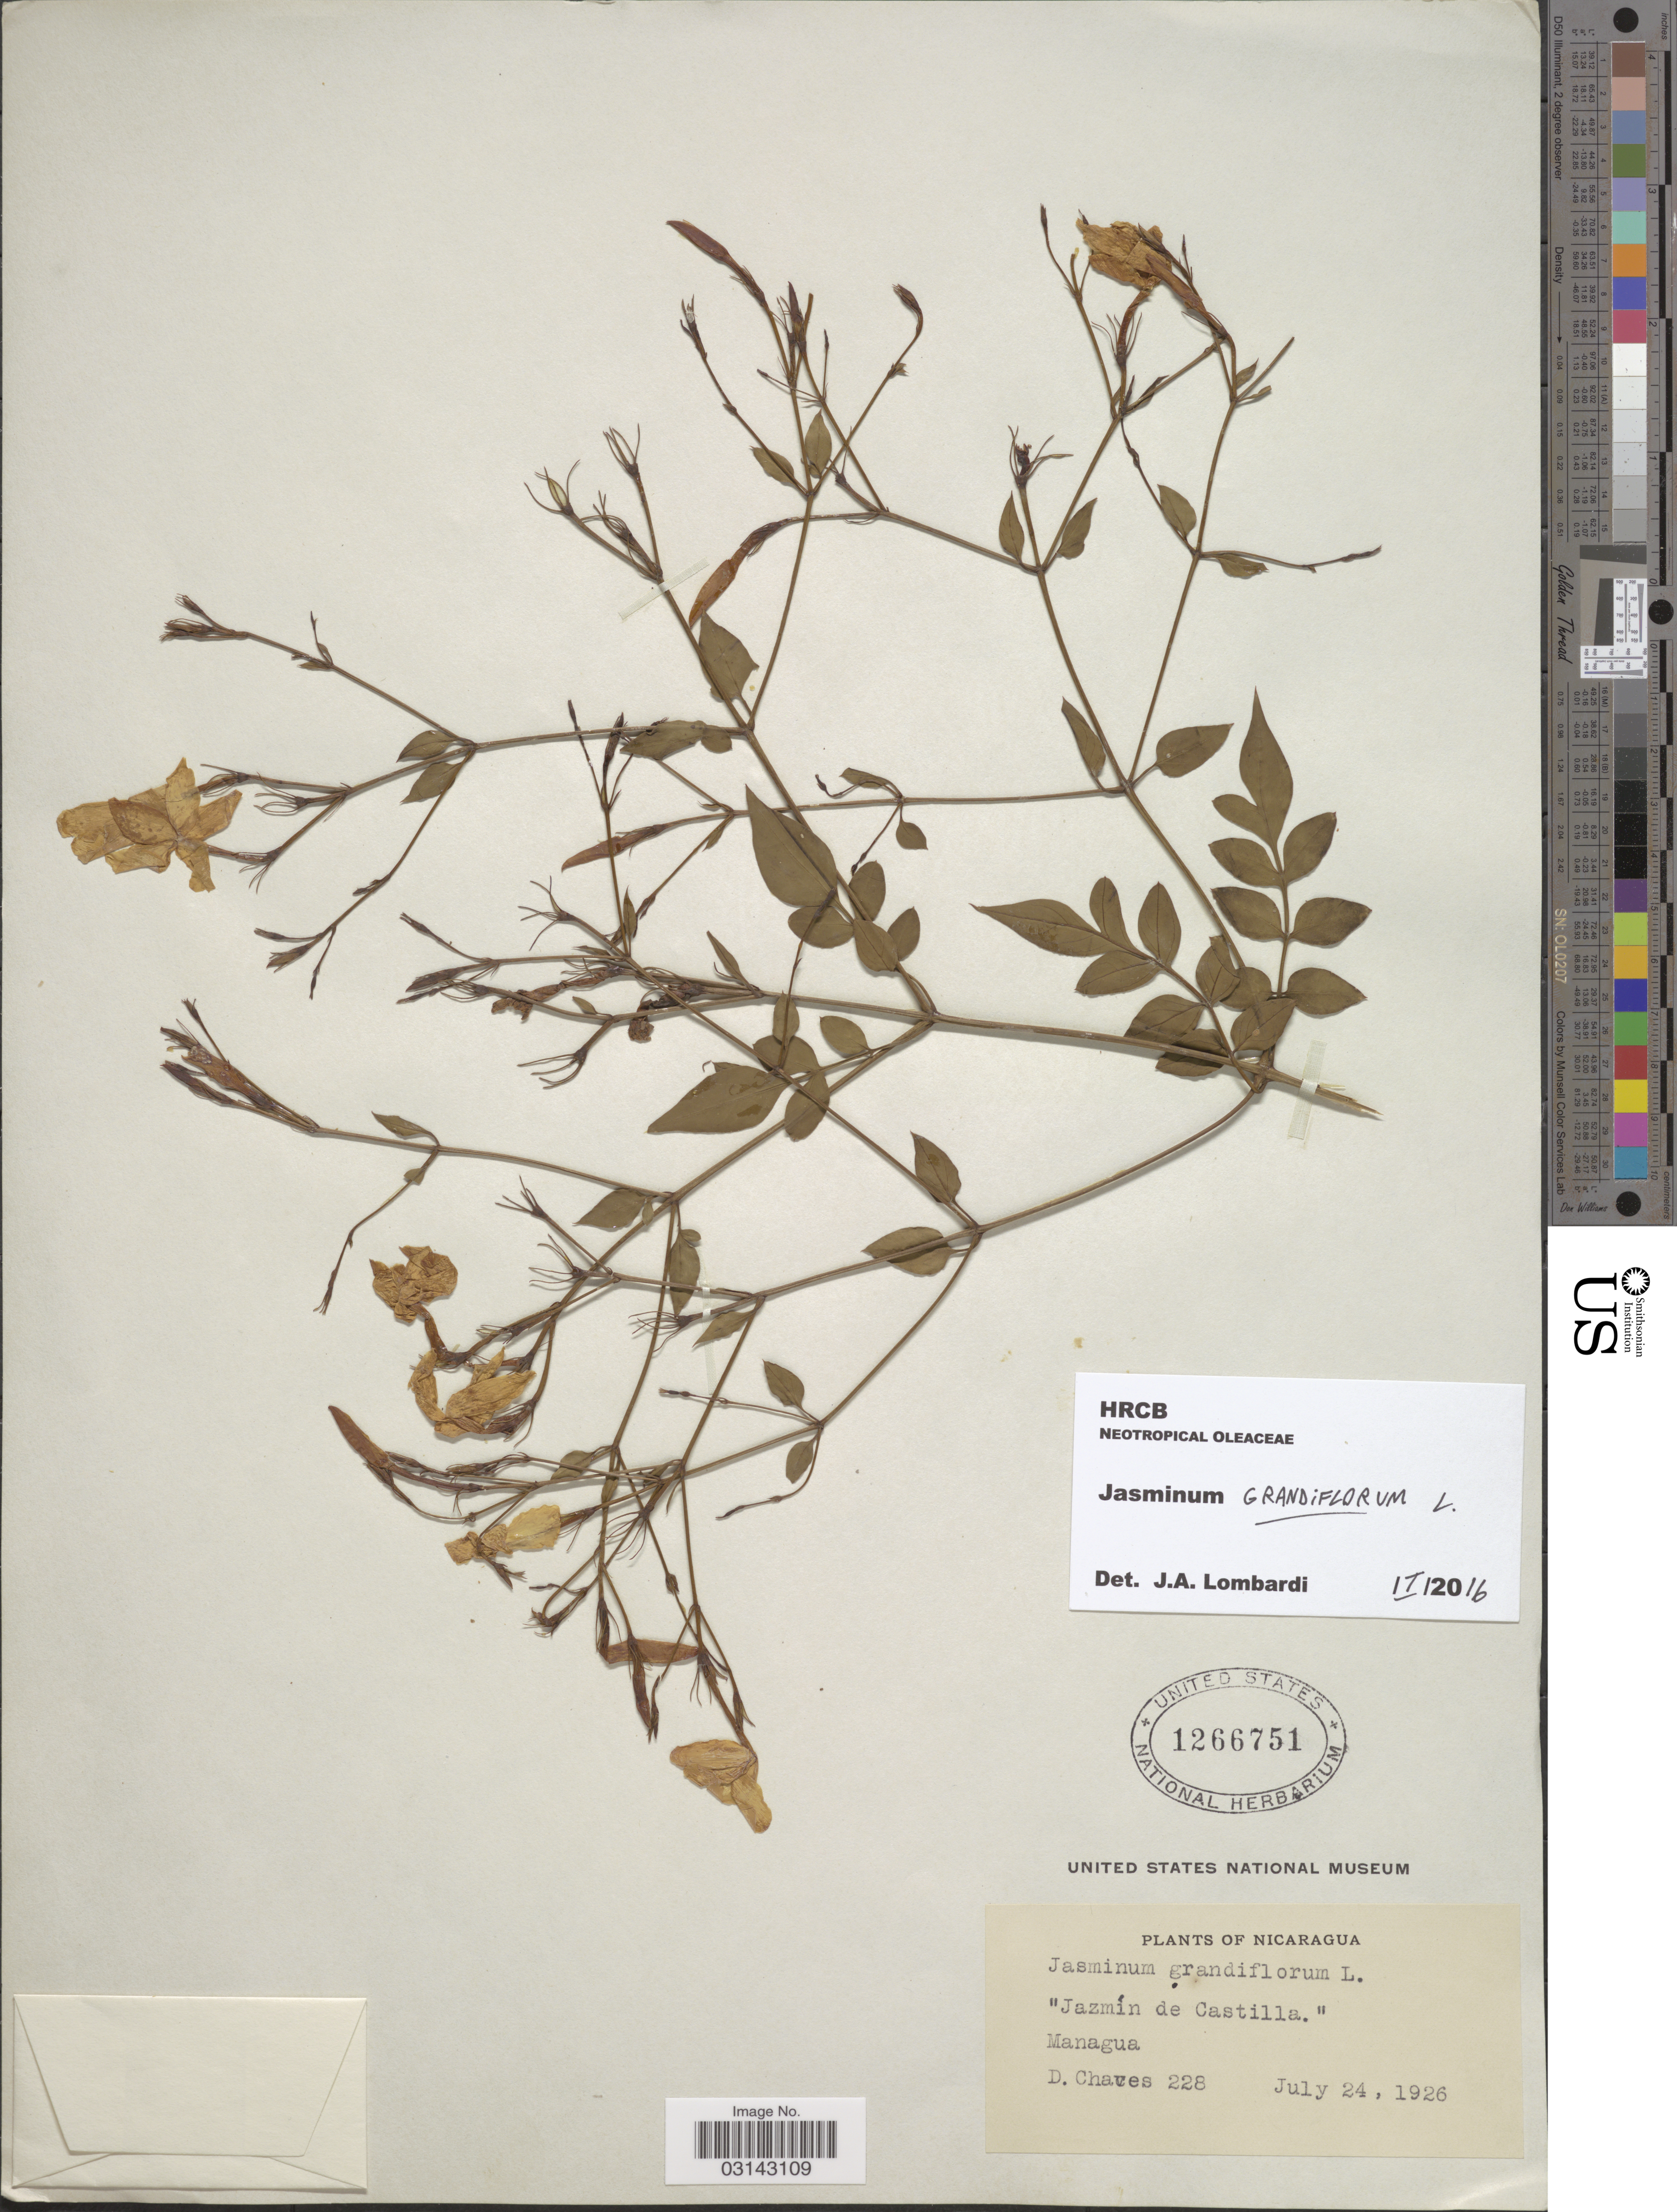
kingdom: Plantae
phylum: Tracheophyta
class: Magnoliopsida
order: Lamiales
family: Oleaceae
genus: Jasminum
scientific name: Jasminum officinale f. grandiflorum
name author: (L.) Kobuski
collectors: D. Chaves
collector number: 228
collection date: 1926-07-24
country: Nicaragua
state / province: Managua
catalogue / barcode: US 1266751